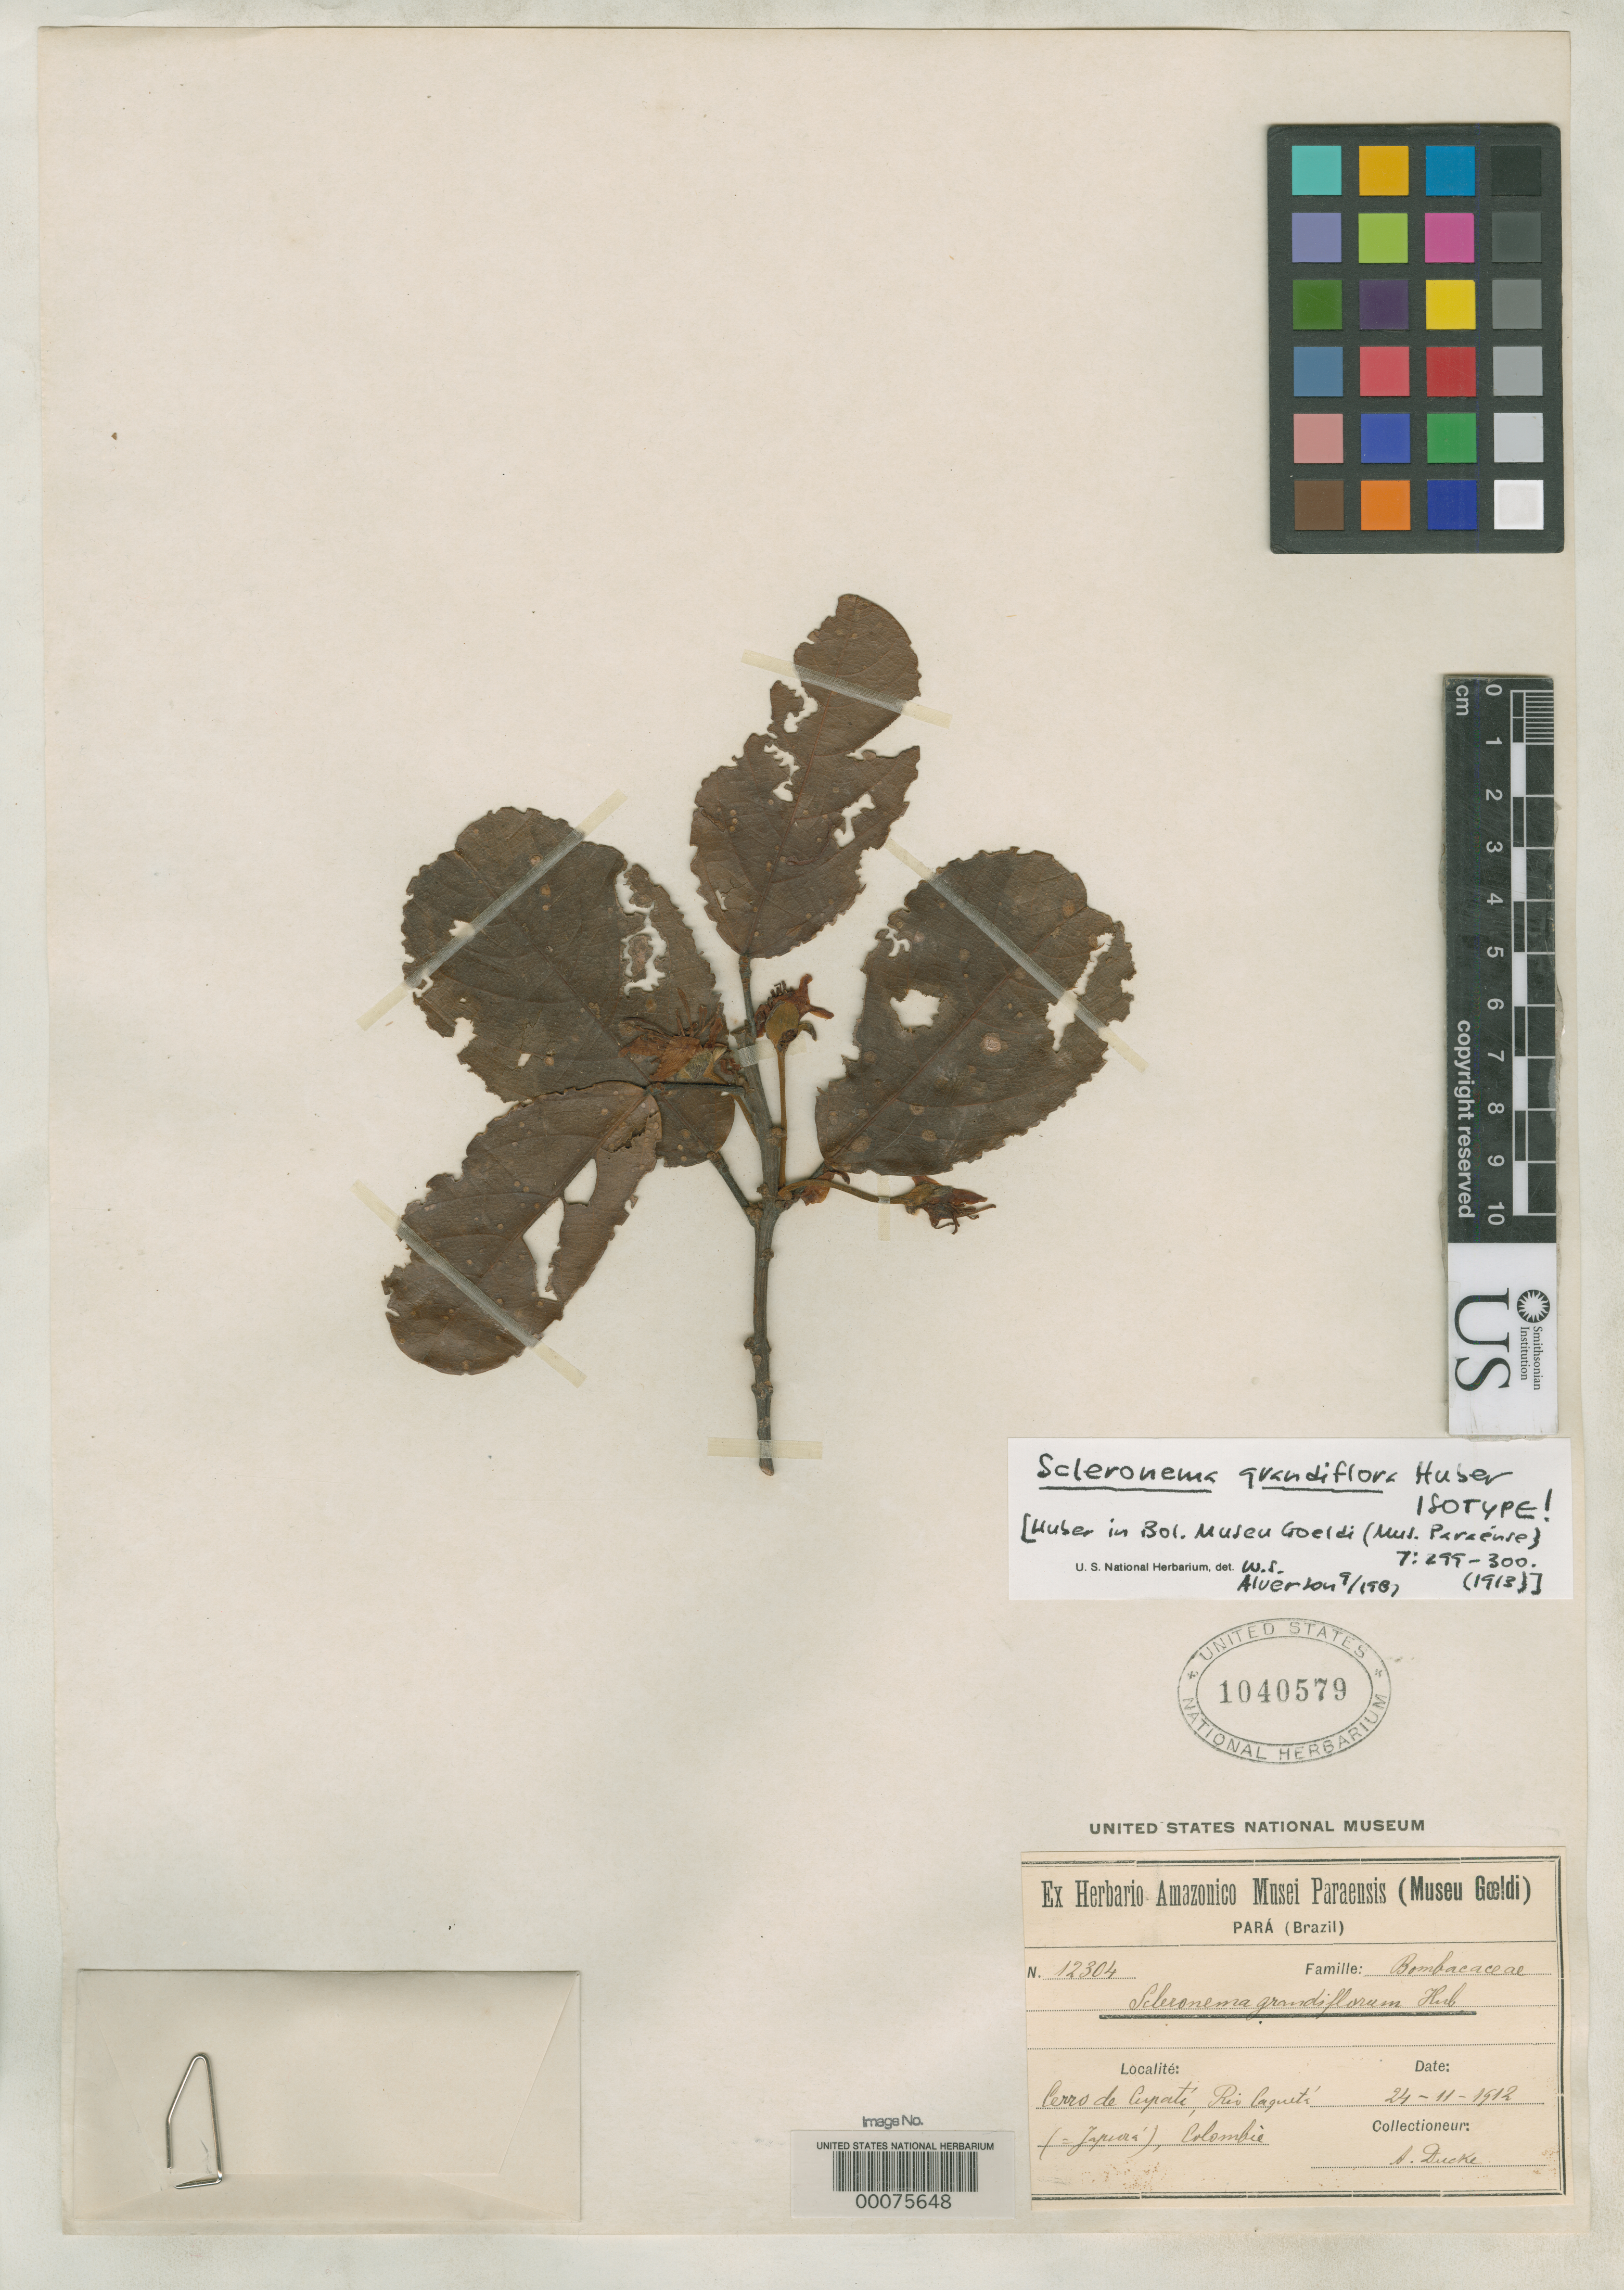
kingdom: Plantae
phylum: Tracheophyta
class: Magnoliopsida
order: Malvales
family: Malvaceae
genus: Scleronema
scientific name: Scleronema grandiflorum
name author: Huber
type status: Isotype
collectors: A. Ducke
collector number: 12304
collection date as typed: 24 Nov 1912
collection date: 1912-11-24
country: Colombia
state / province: Caquetá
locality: Cerro de Cupati, Rio Caqueta (=Japura).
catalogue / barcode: US 1040579